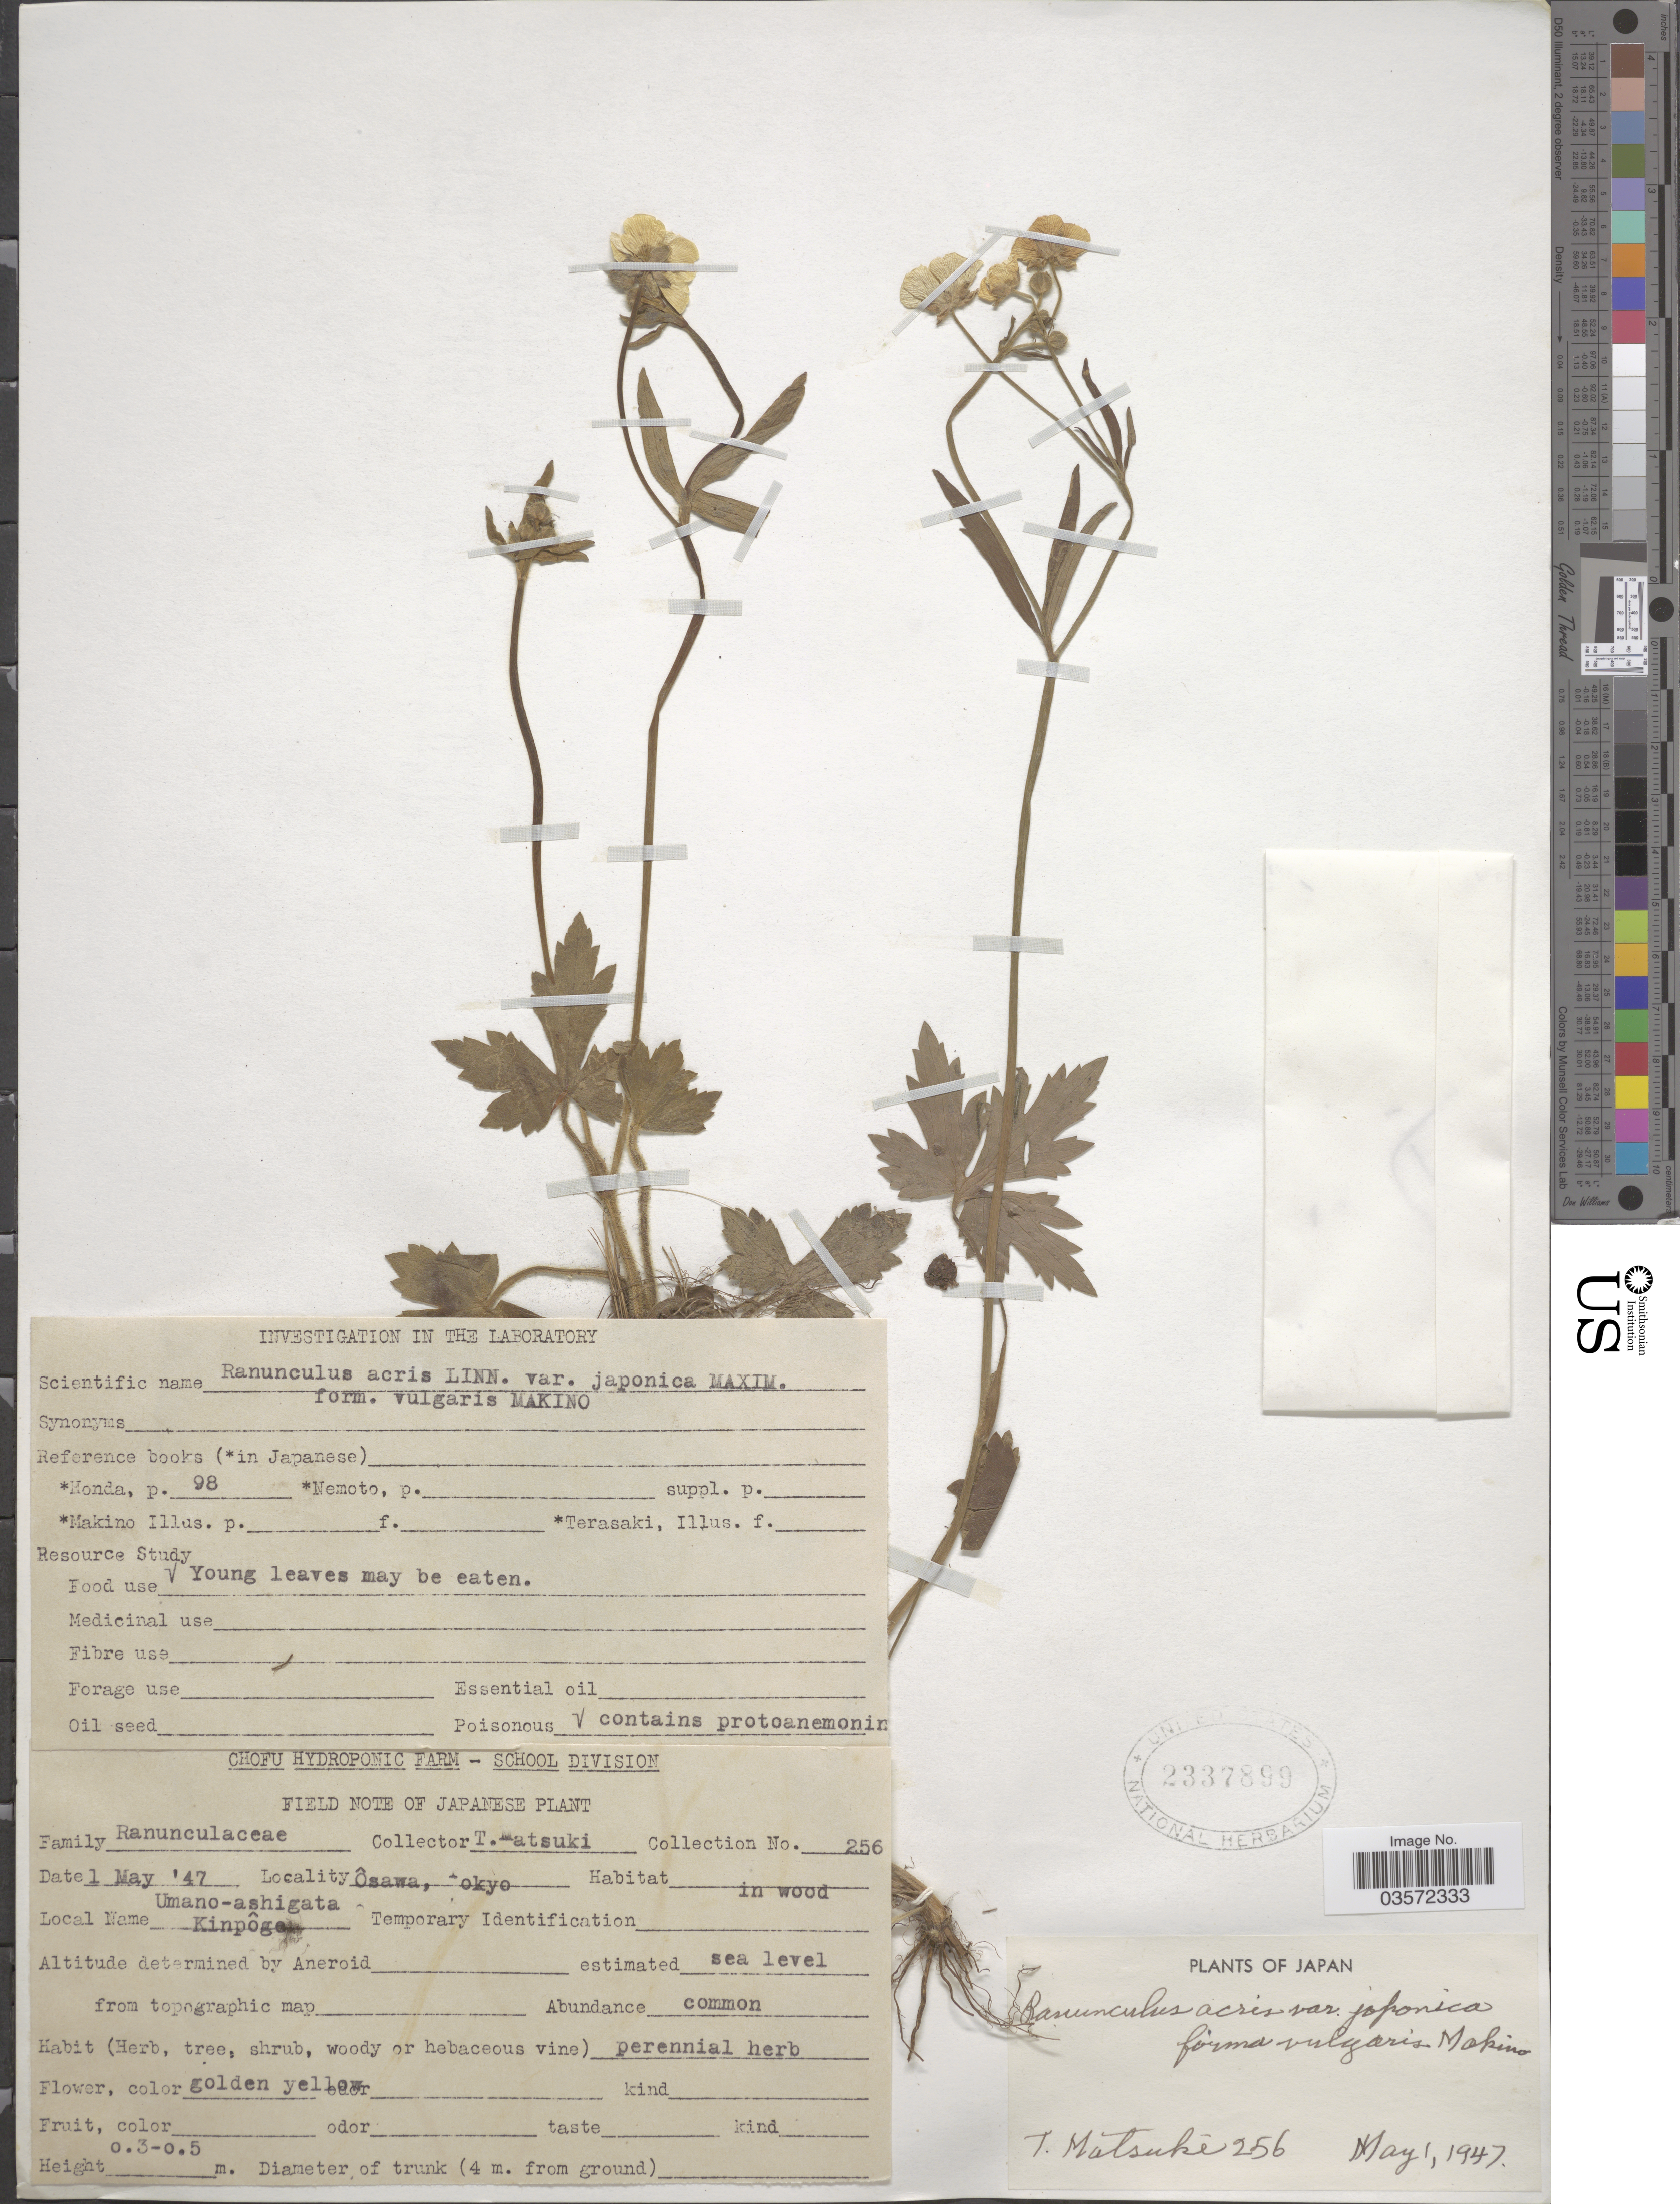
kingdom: Plantae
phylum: Tracheophyta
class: Magnoliopsida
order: Ranunculales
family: Ranunculaceae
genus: Ranunculus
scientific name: Ranunculus acris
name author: L.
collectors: T. Matsuki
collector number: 256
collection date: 1947-05-01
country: Japan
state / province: Tokyo, Federal City of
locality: Ôsawa, Tokyo.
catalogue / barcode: US 2337899